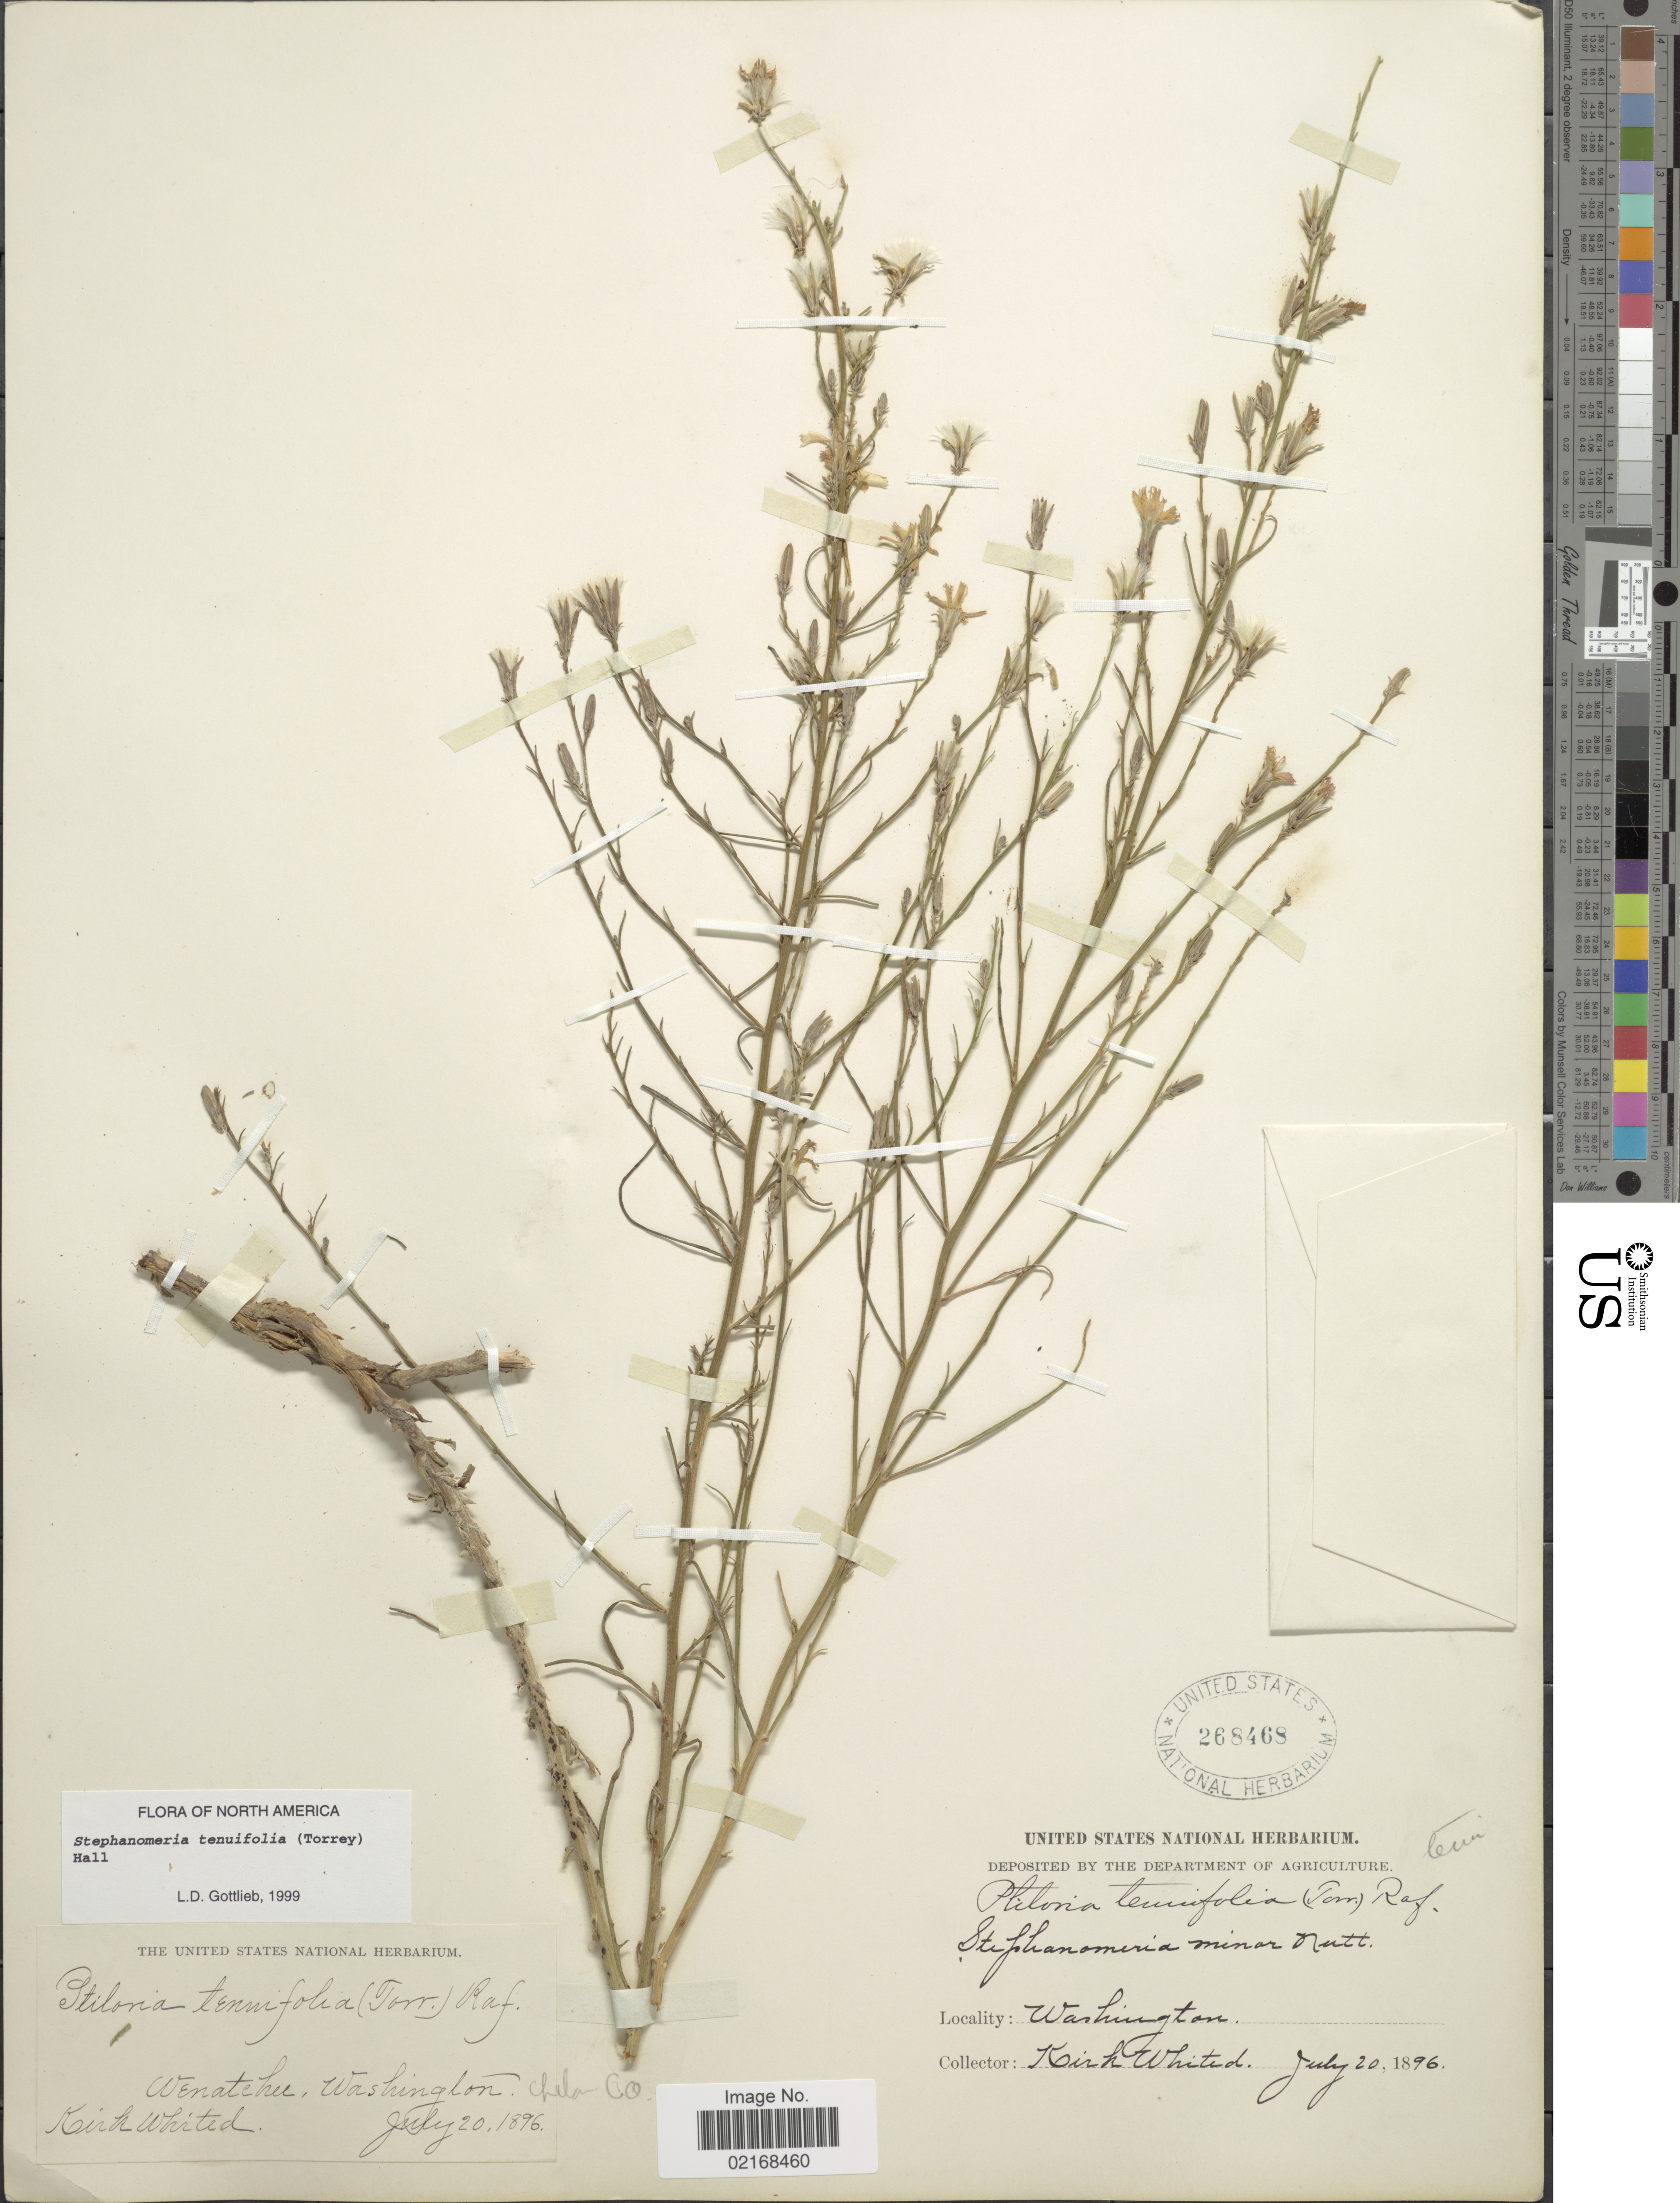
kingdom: Plantae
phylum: Tracheophyta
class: Magnoliopsida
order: Asterales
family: Asteraceae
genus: Stephanomeria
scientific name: Stephanomeria tenuifolia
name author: (Torr.) H.M. Hall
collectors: K. Whited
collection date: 1896-07-20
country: United States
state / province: Washington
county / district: Chelan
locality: Wenatchee, Washington, Chelan Co.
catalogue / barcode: US 268468